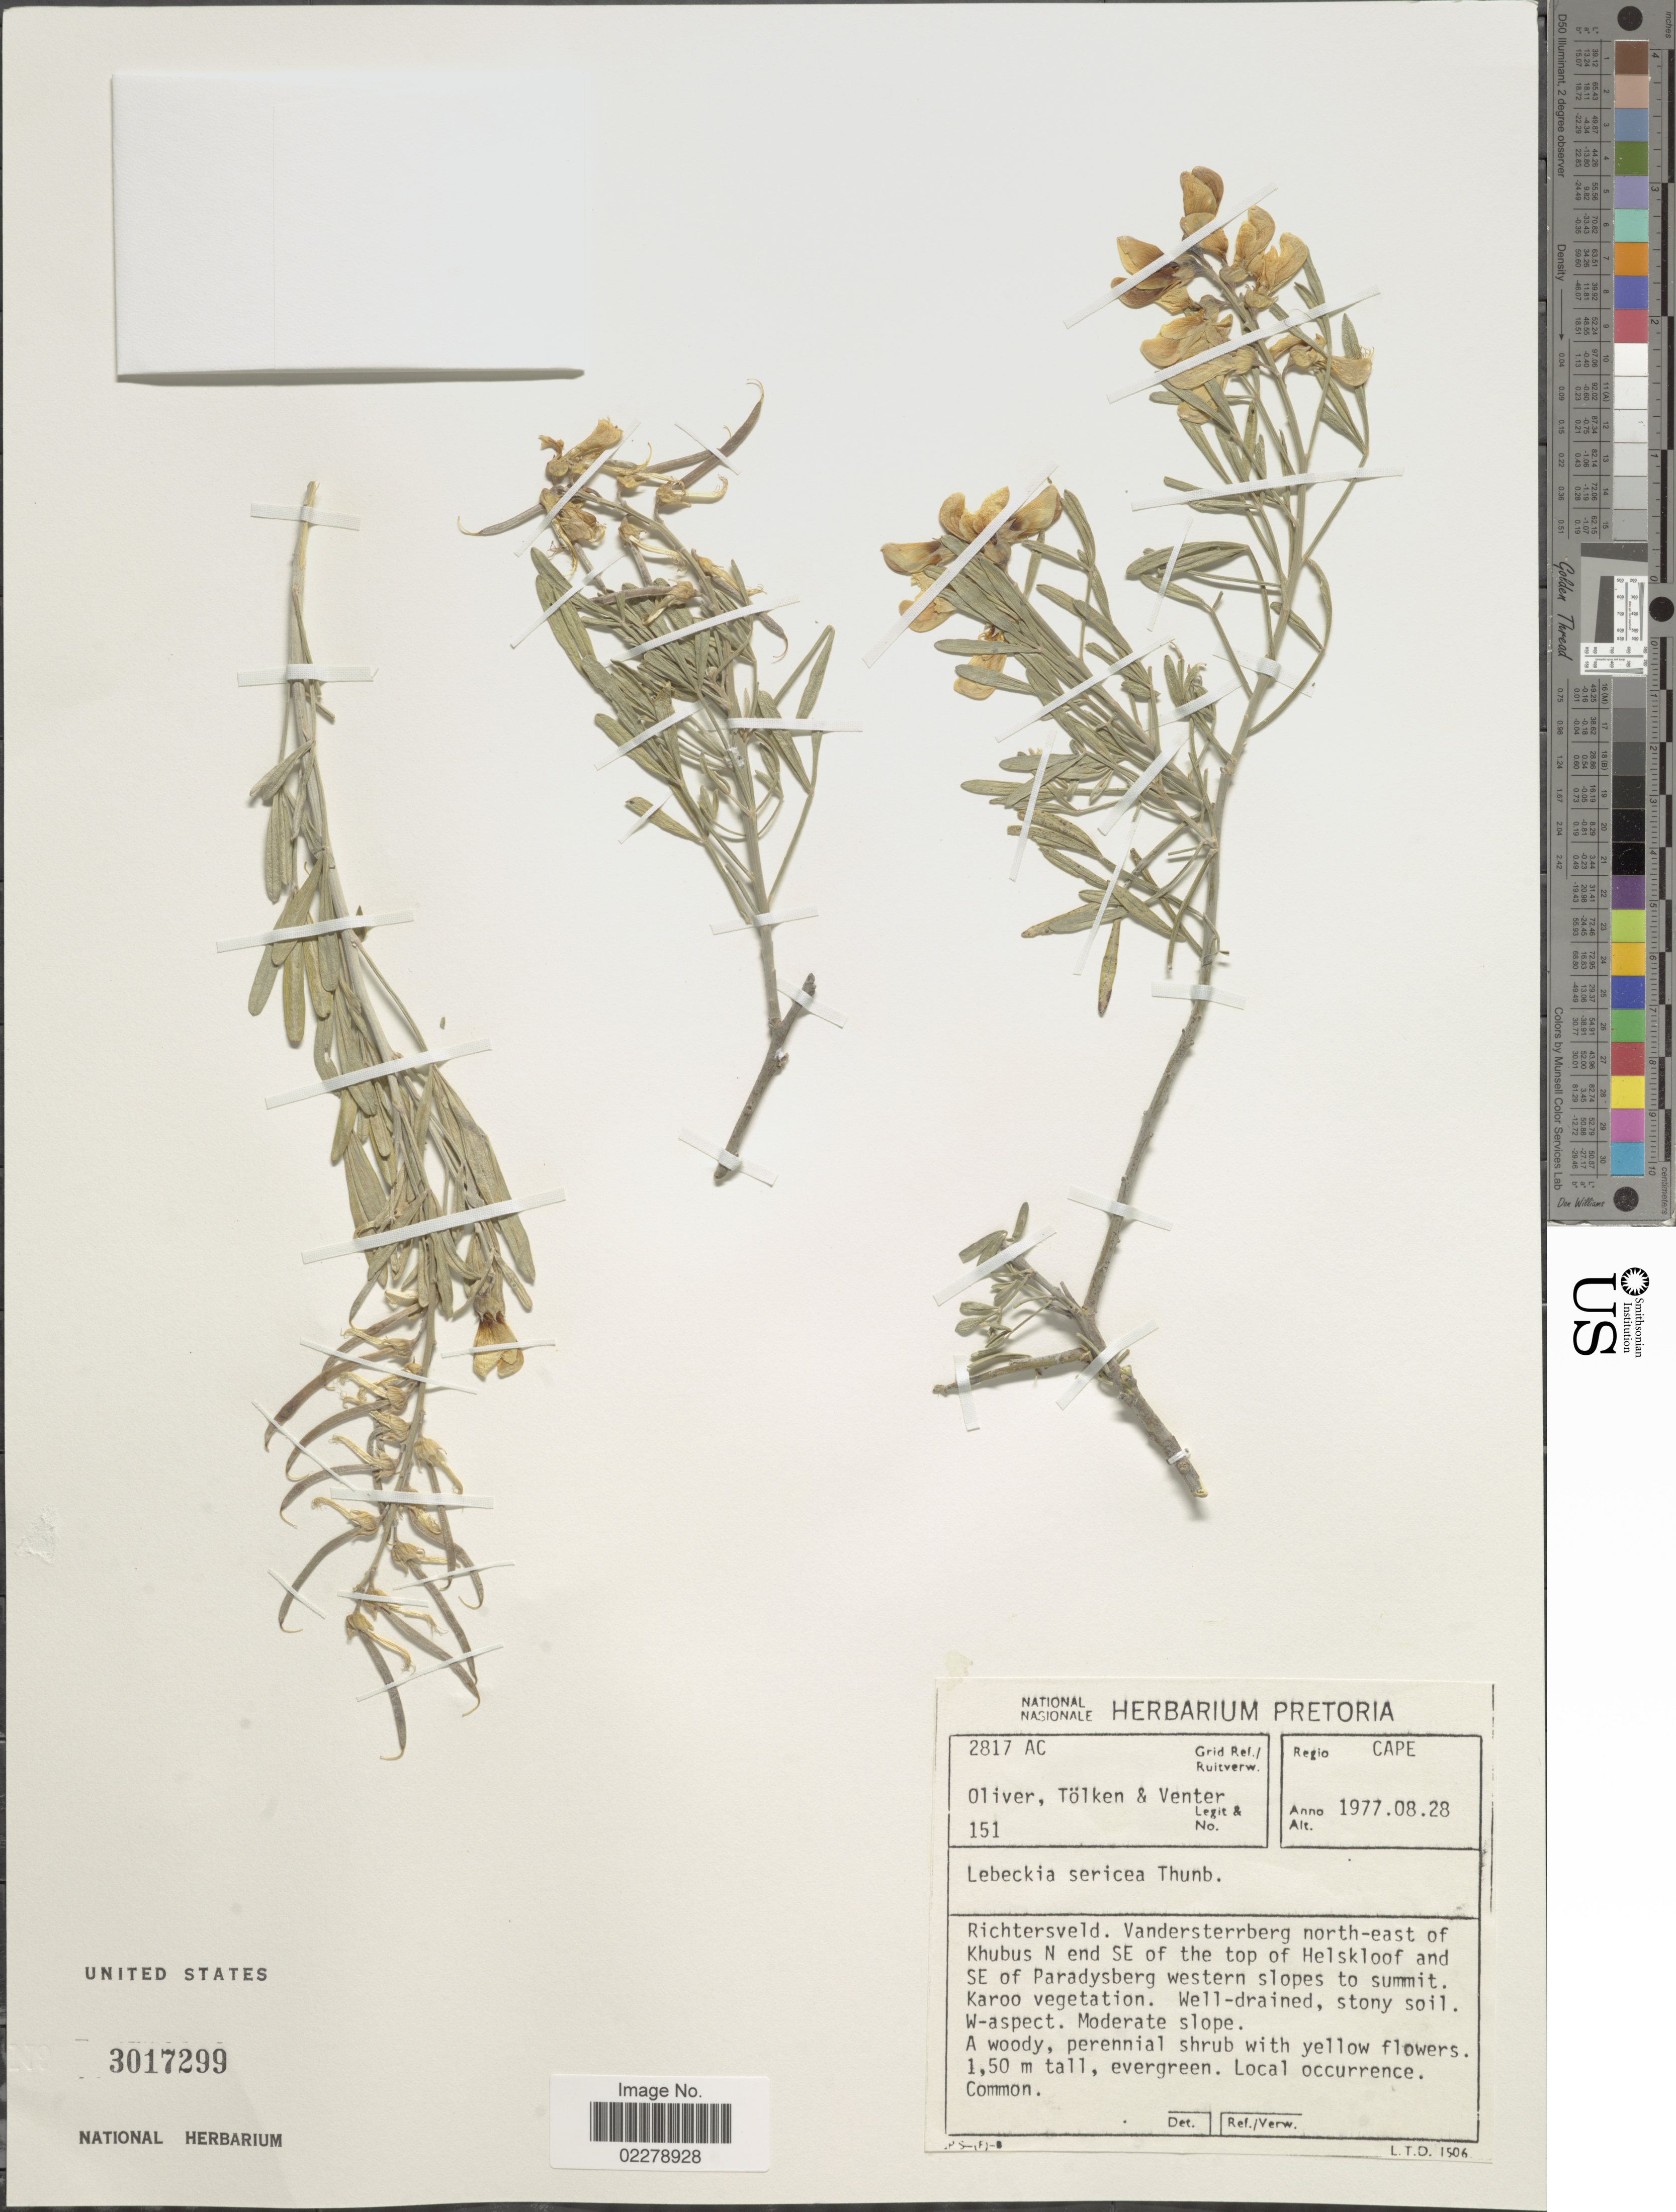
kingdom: Plantae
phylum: Tracheophyta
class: Magnoliopsida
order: Fabales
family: Fabaceae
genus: Lebeckia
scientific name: Lebeckia sericea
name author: Thunb.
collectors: Oliver, --, Tolken & -. Venter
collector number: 151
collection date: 1977-08-28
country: South Africa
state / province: Northern Cape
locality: Region Cape. Richtersveld. Vandersterrberg north- east of Khubus N end SE of the top of Helskloof and SE of Paradysberg western slopes to summit. Karoo vegetation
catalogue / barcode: US 3017299